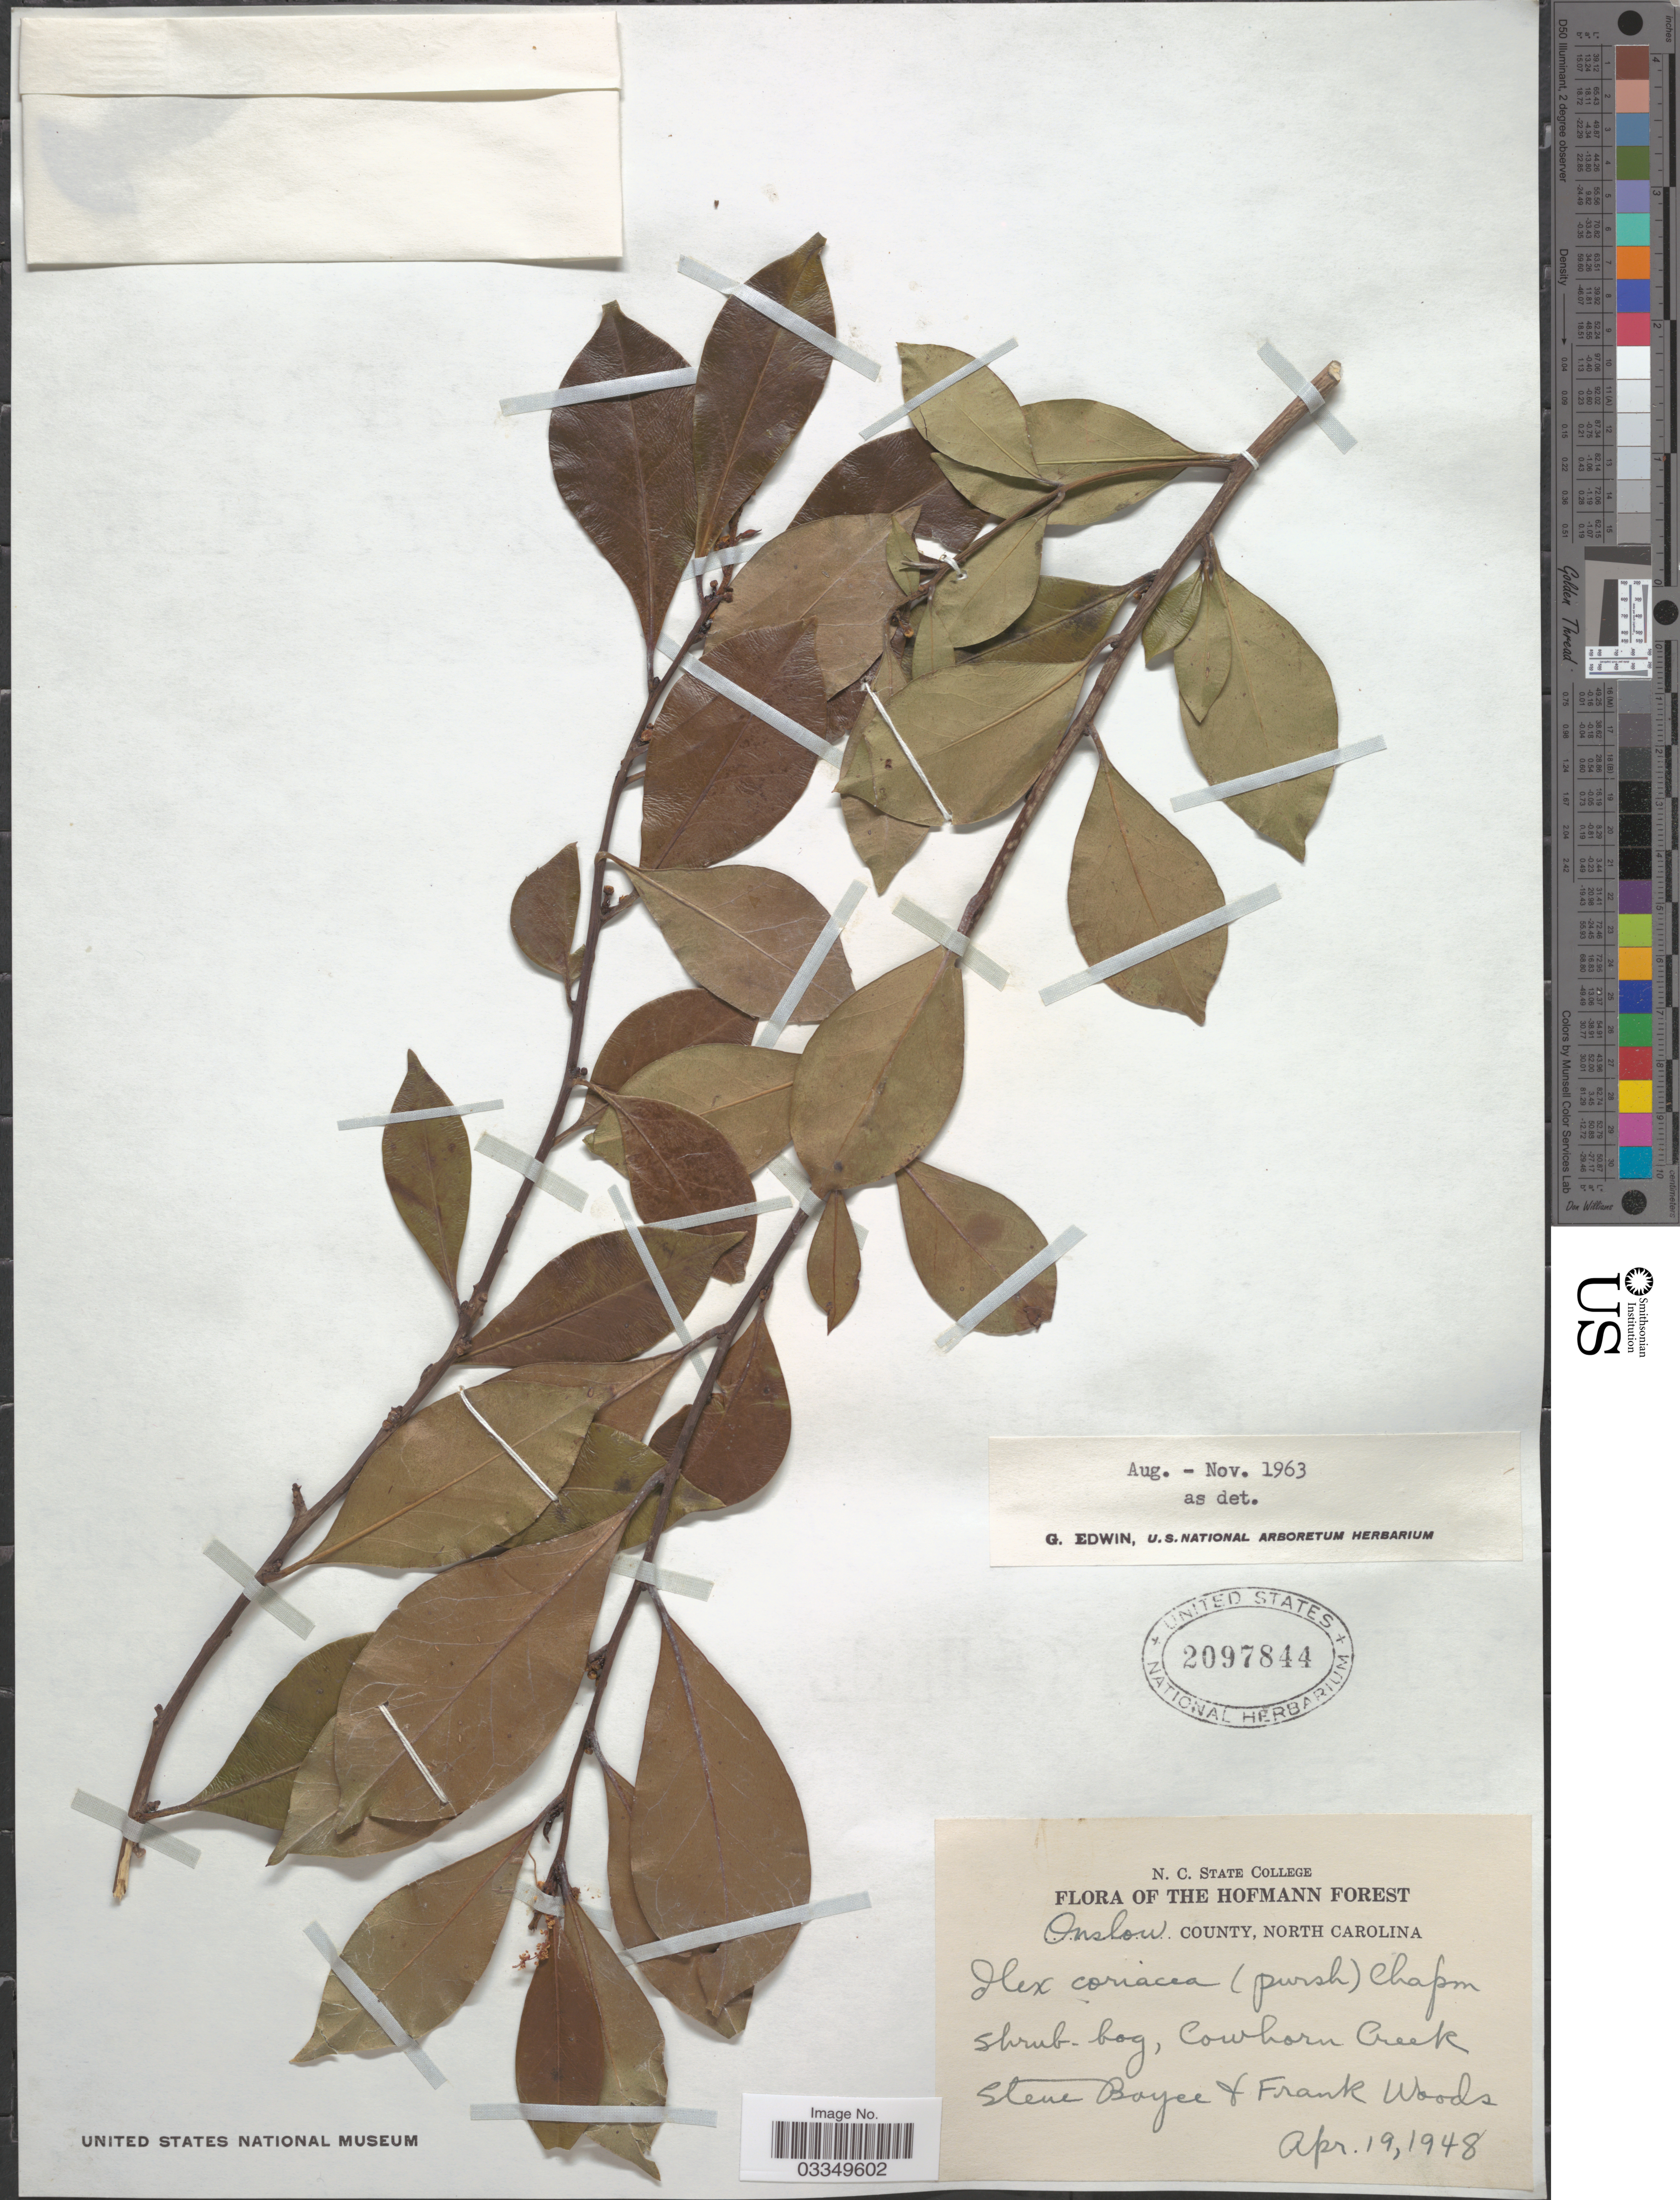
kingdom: Plantae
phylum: Tracheophyta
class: Magnoliopsida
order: Aquifoliales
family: Aquifoliaceae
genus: Ilex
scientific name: Ilex coriacea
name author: (Pursh) Chapm.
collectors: S. Boyce & F. Woods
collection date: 1948-04-19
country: United States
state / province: North Carolina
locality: Onslow County, Cowhorn Creek.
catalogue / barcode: US 2097844